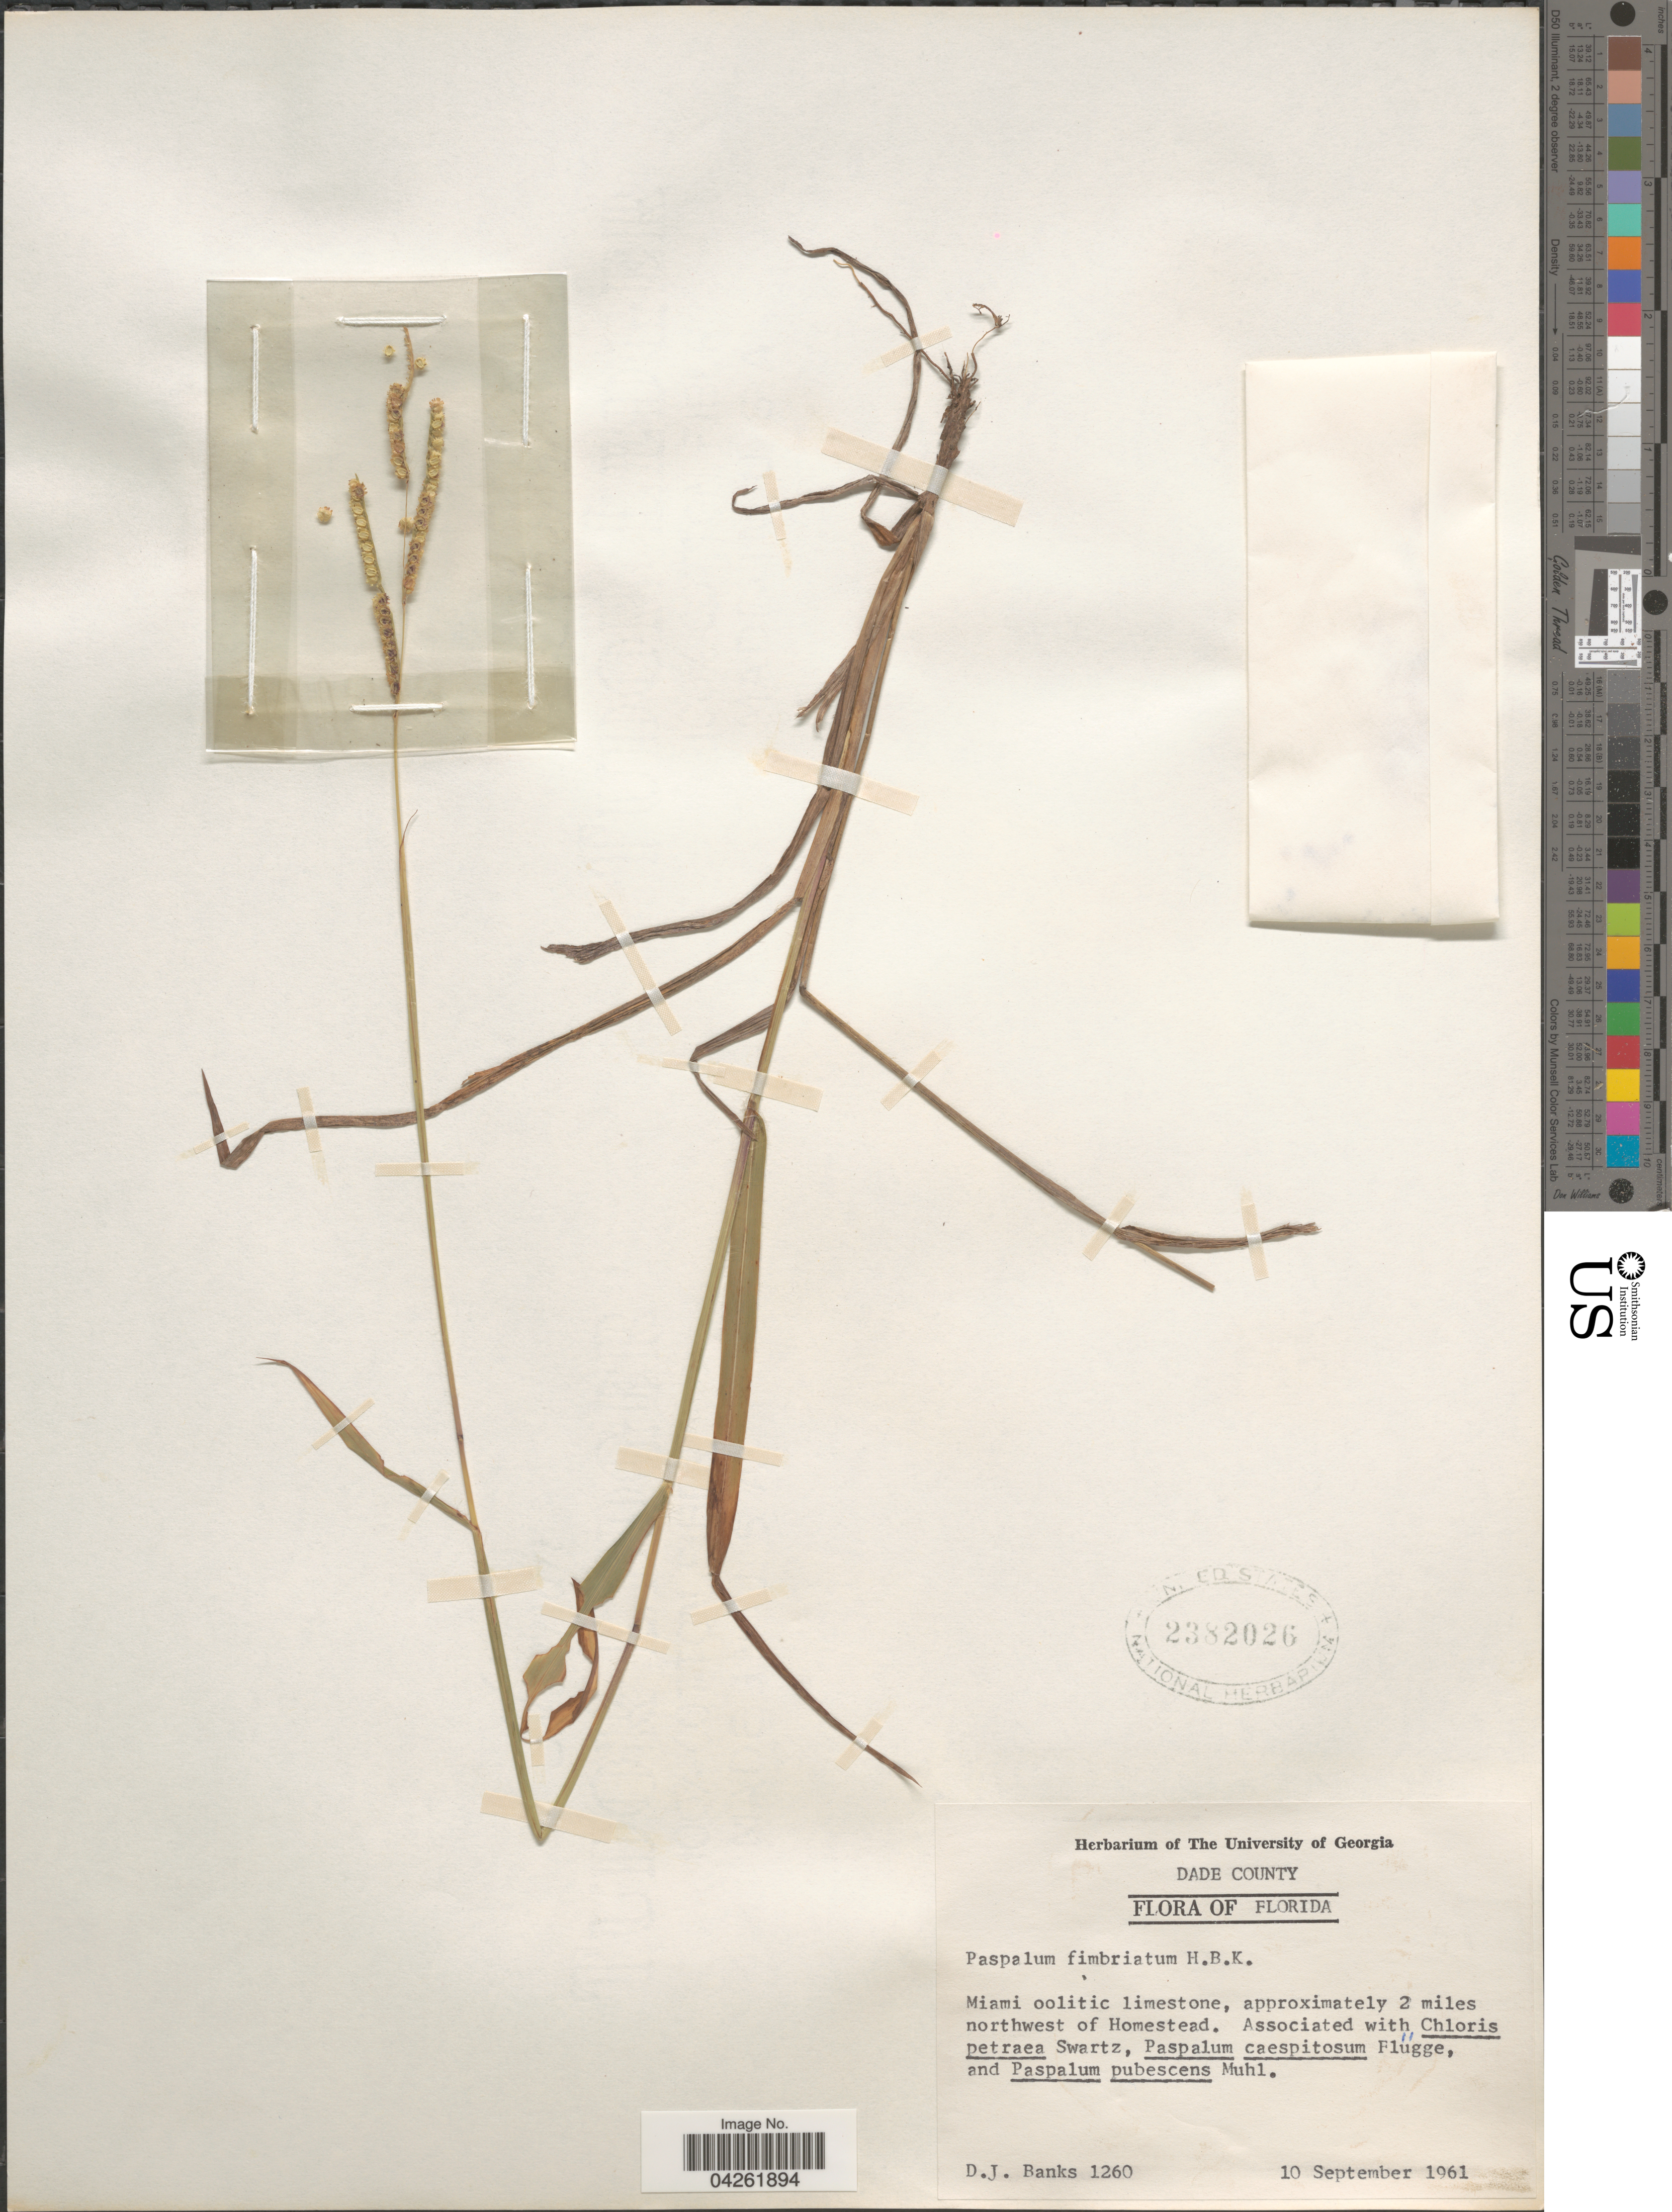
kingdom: Plantae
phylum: Tracheophyta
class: Liliopsida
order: Poales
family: Poaceae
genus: Paspalum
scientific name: Paspalum fimbriatum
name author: Kunth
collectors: D. J. Banks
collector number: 1260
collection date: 1961-09-10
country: United States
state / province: Florida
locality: Dade County. Miami oolitic limestone, approximately 2 miles northwest of Homestead.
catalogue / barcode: US 2382026